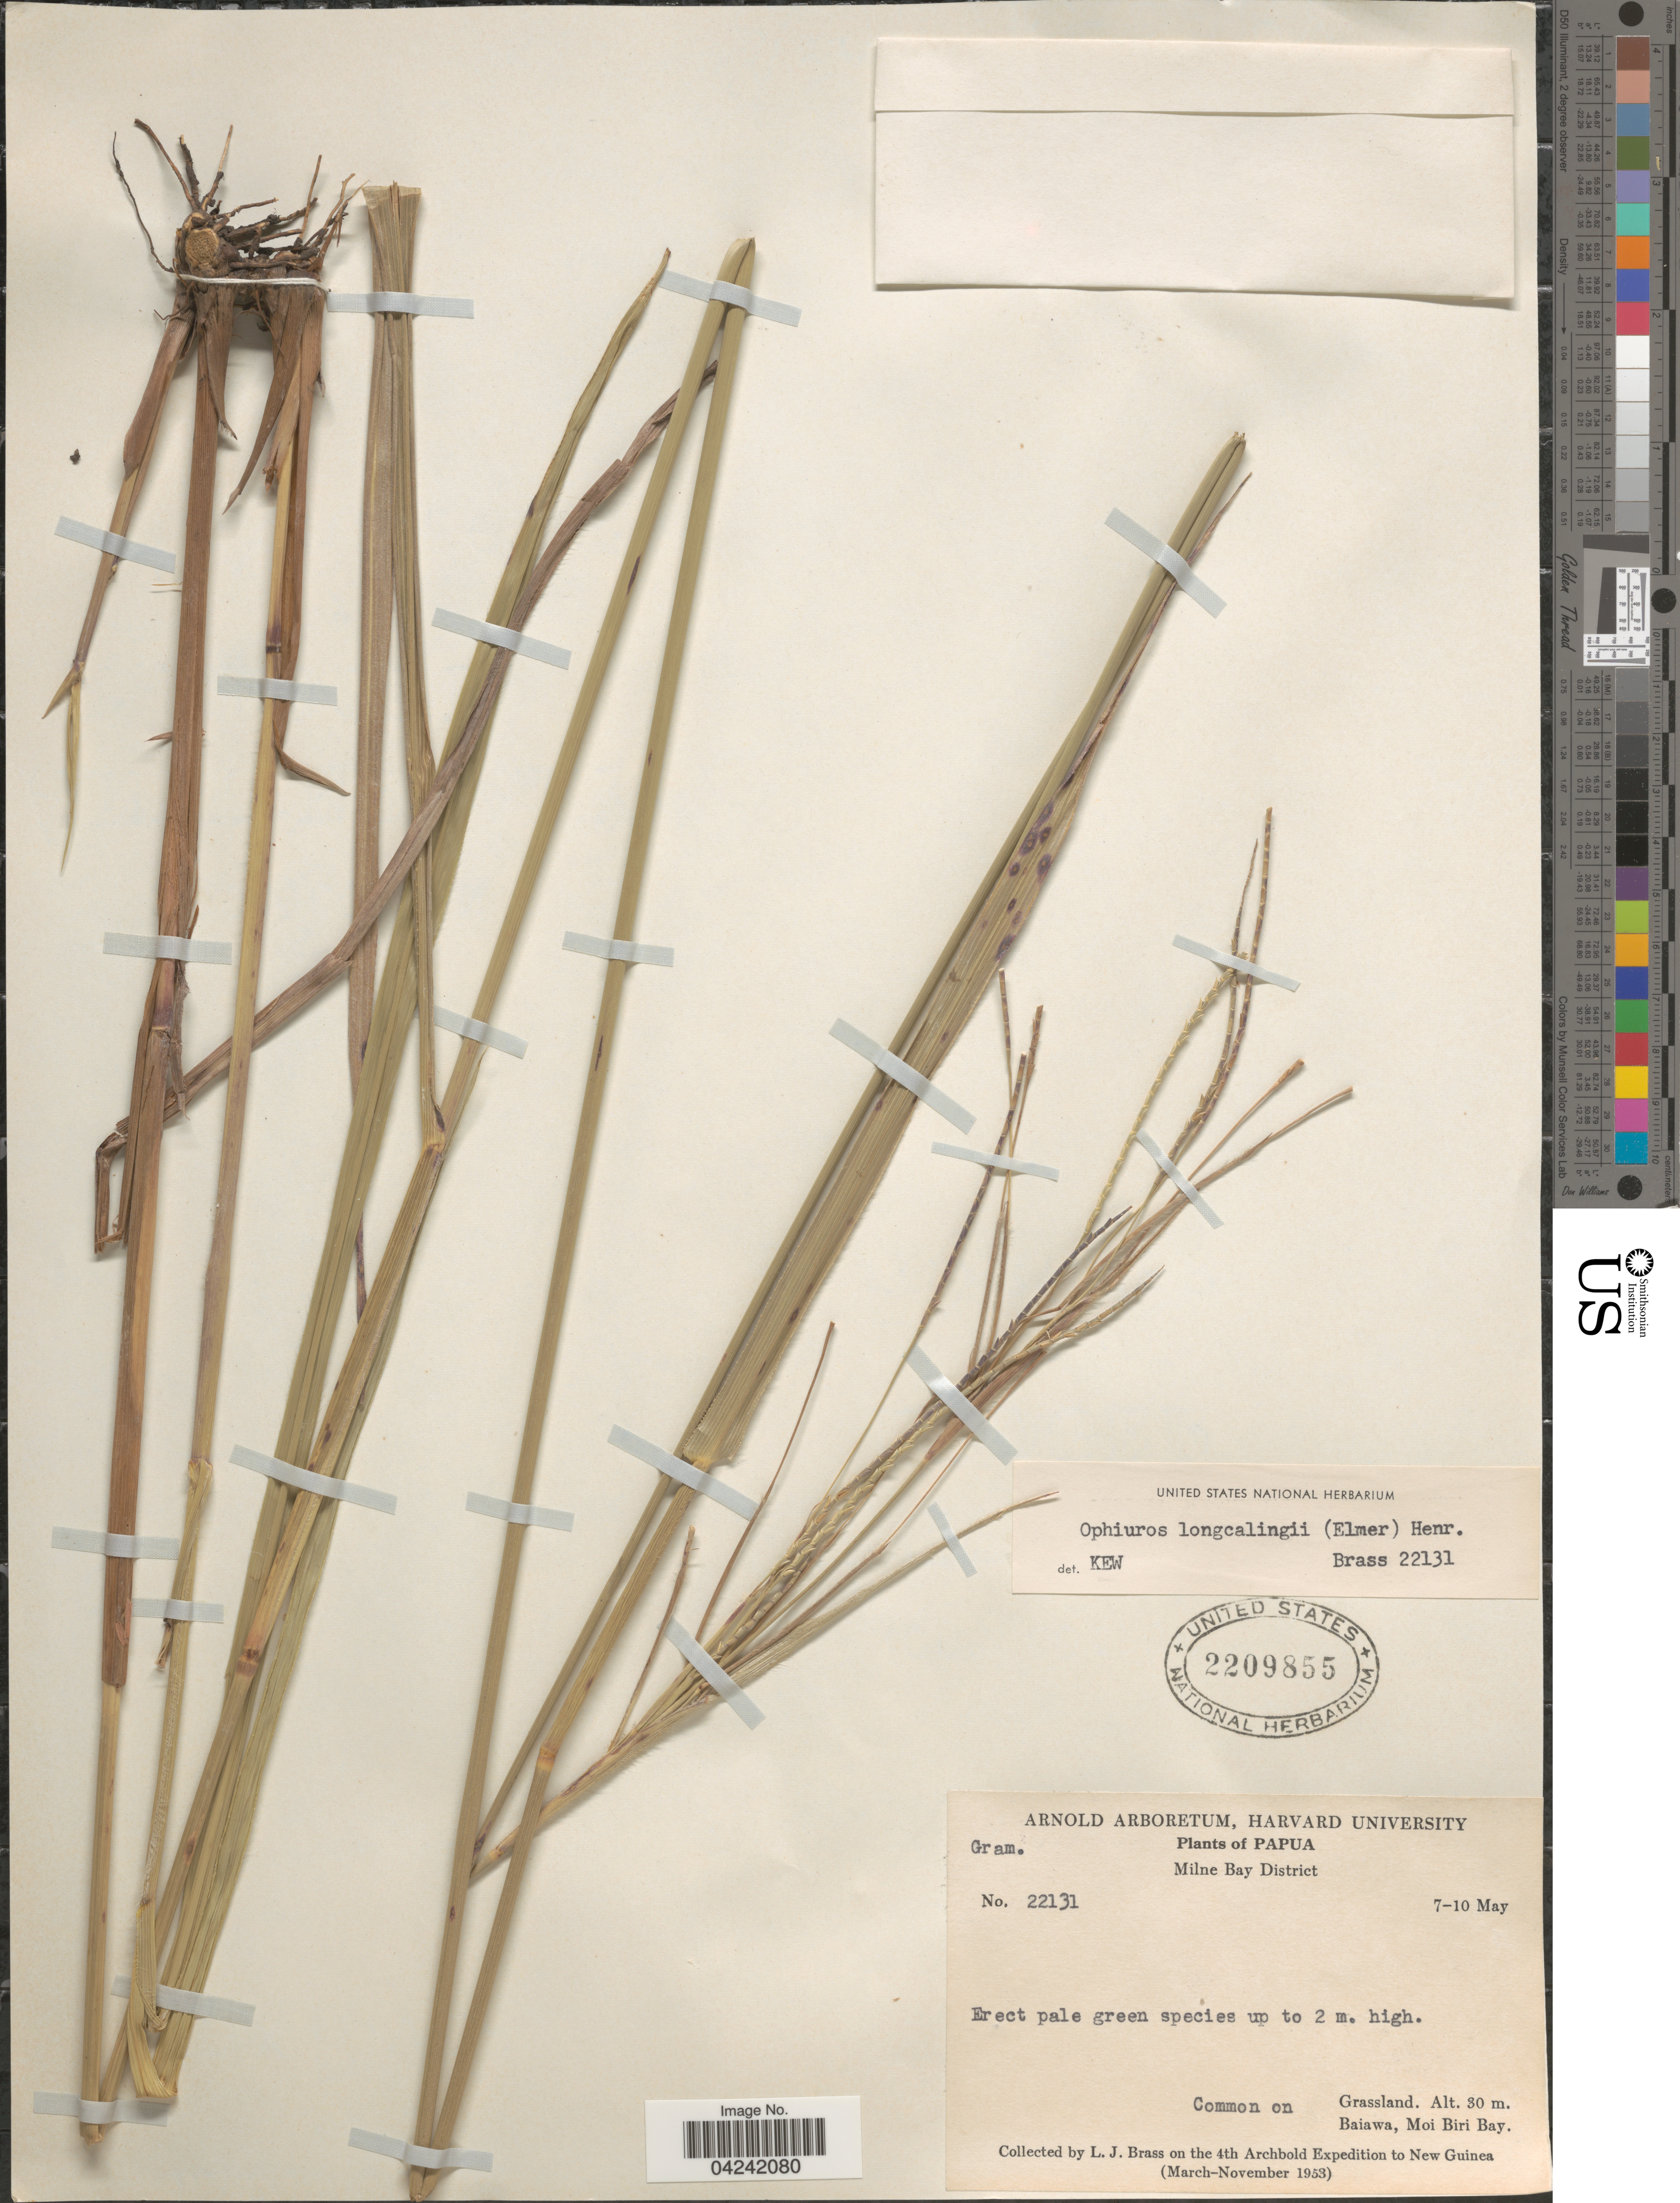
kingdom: Plantae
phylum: Tracheophyta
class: Liliopsida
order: Poales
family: Poaceae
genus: Ophiuros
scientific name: Ophiuros exaltatus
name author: (L.) Kuntze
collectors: L. J. Brass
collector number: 22131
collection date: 1953-05-07/1953-05-10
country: Papua New Guinea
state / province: Milne Bay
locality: Papua. Milne Bay District. Grassland. Baiawa, Moi Biri Bay. The 4th Archbold Expedition to New Guinea (March-November 1953).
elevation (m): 30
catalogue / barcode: US 2209855